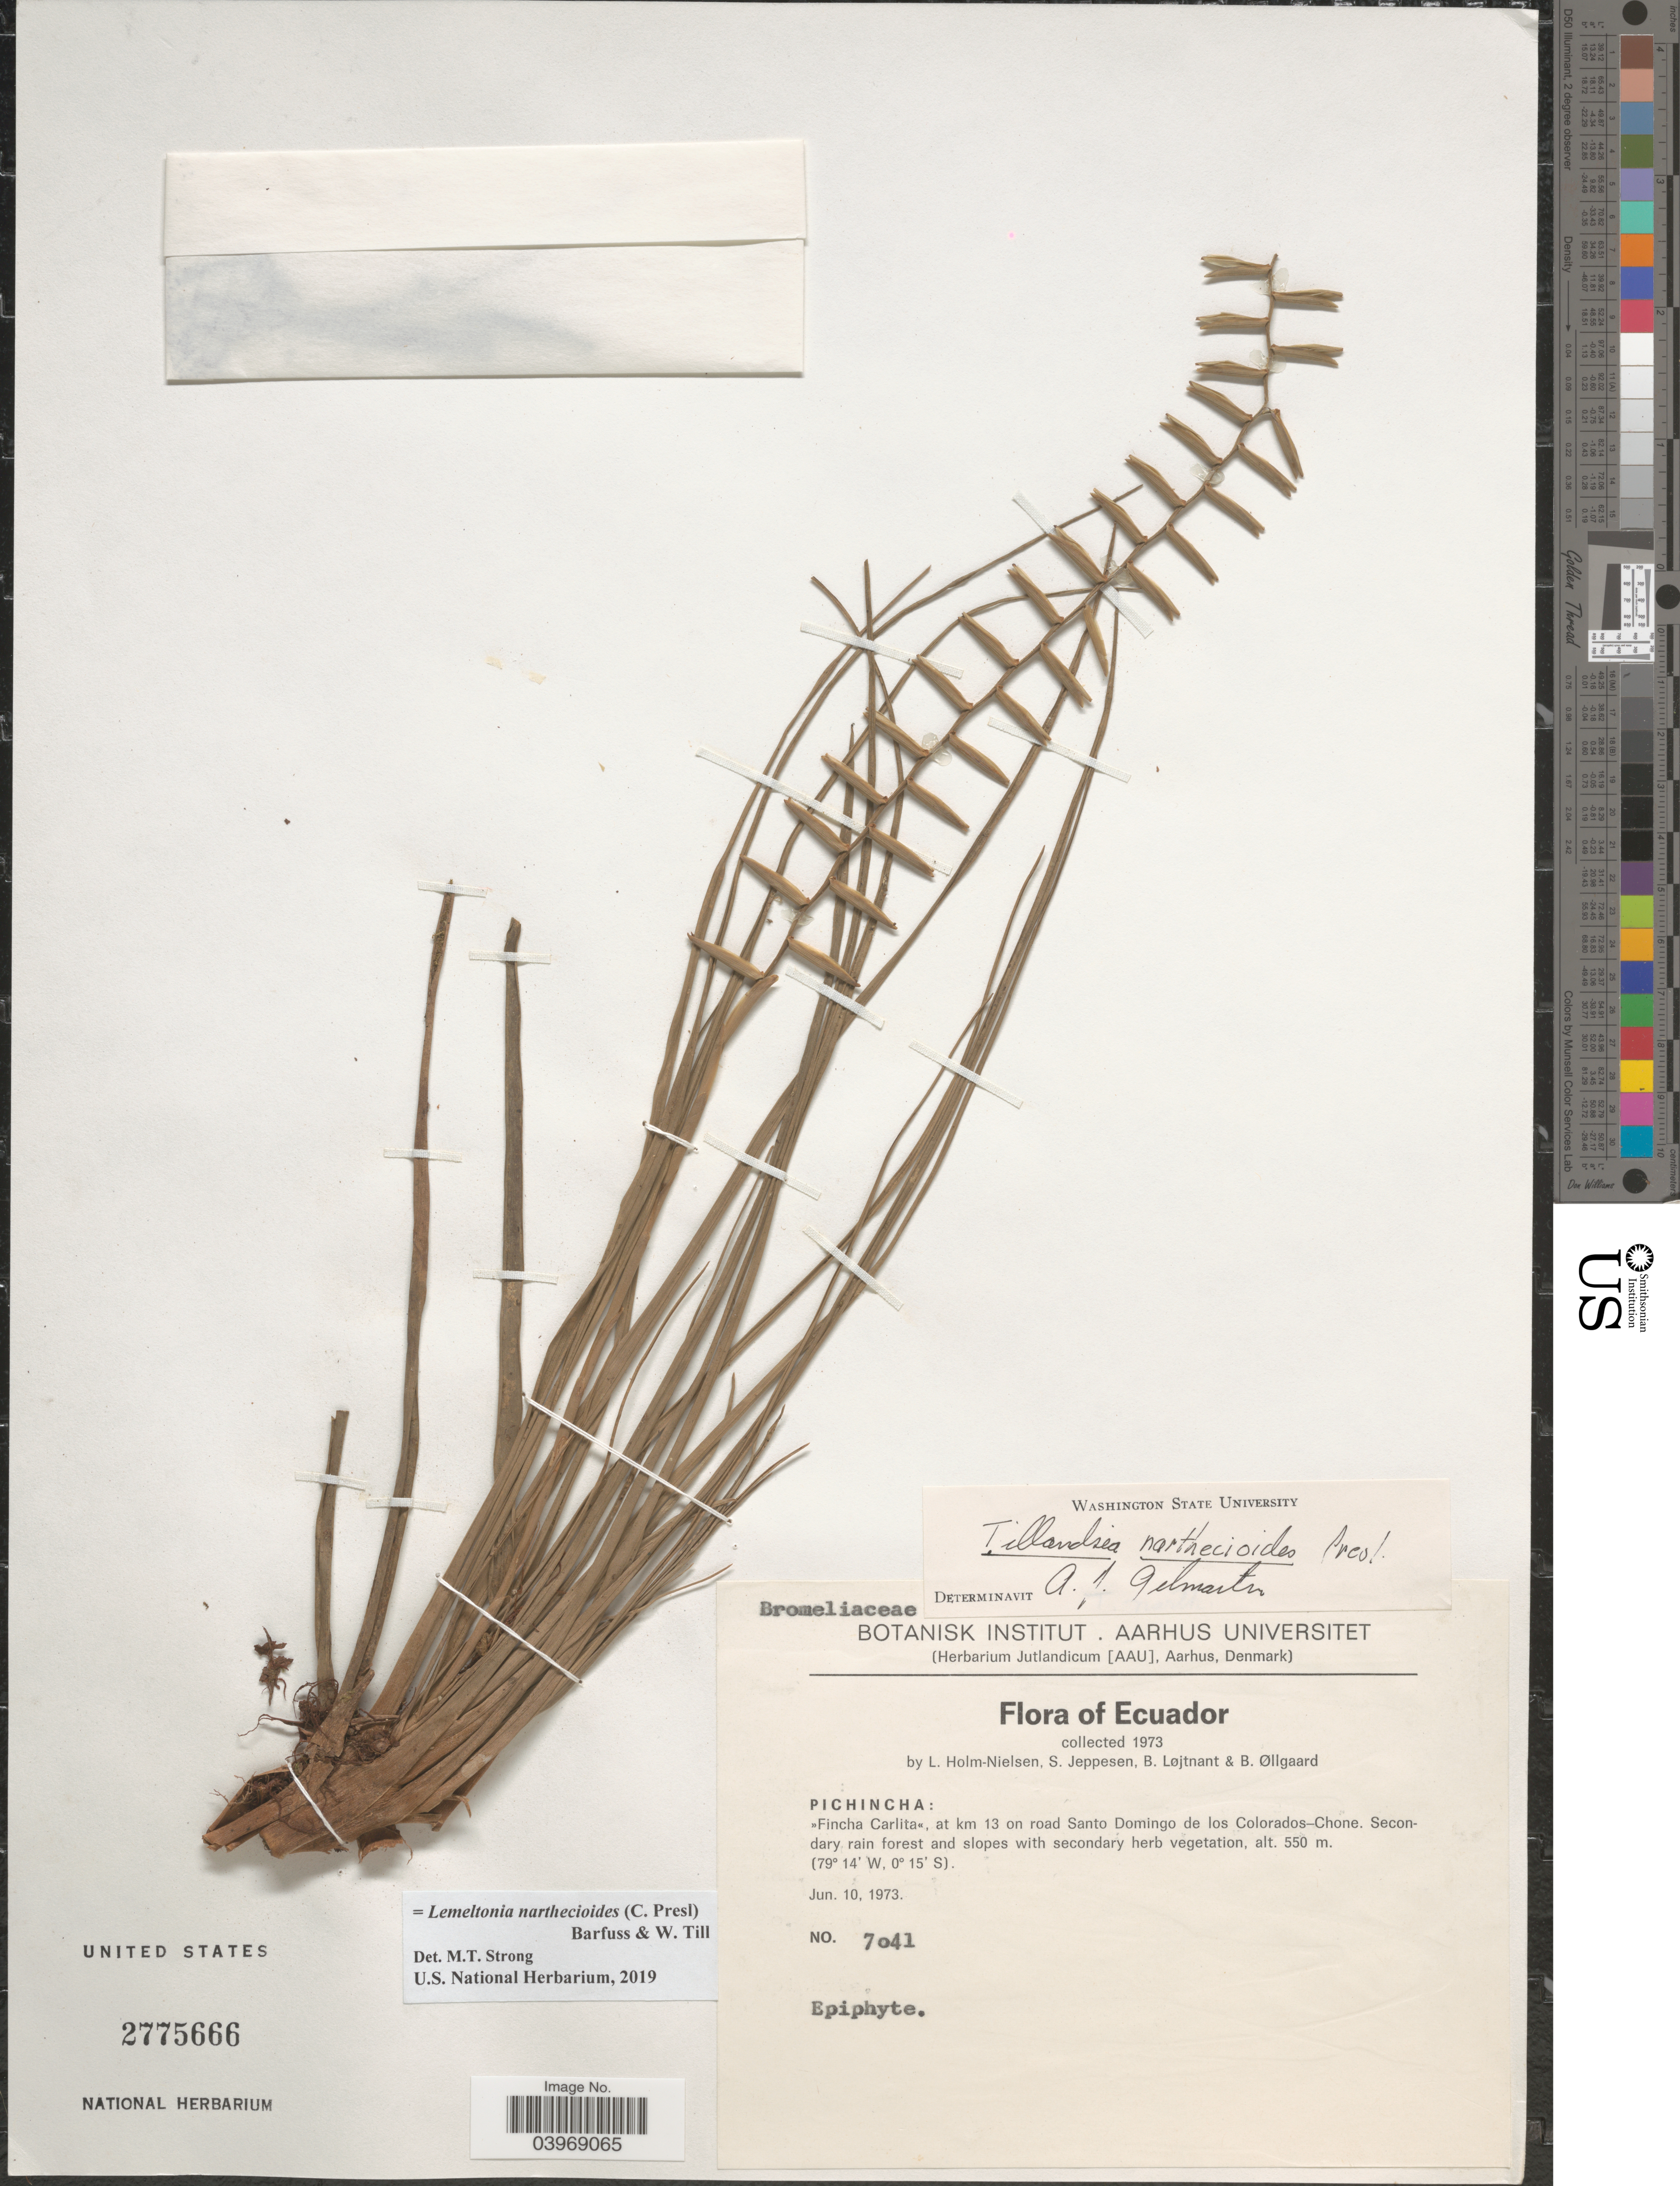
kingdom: Plantae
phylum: Tracheophyta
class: Liliopsida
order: Poales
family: Bromeliaceae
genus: Lemeltonia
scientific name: Lemeltonia narthecioides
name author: (C. Presl) Barfuss & W. Till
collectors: L. Holm-Nielsen, S. Jeppesen, B. Löjtnant & B. Øllgaard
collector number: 7041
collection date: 1973-06-10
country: Ecuador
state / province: Pichincha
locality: »Finca Carlita«, at km 13 on road Santo Domingo de los Colorados-Chone.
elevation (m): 550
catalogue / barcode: US 2775666